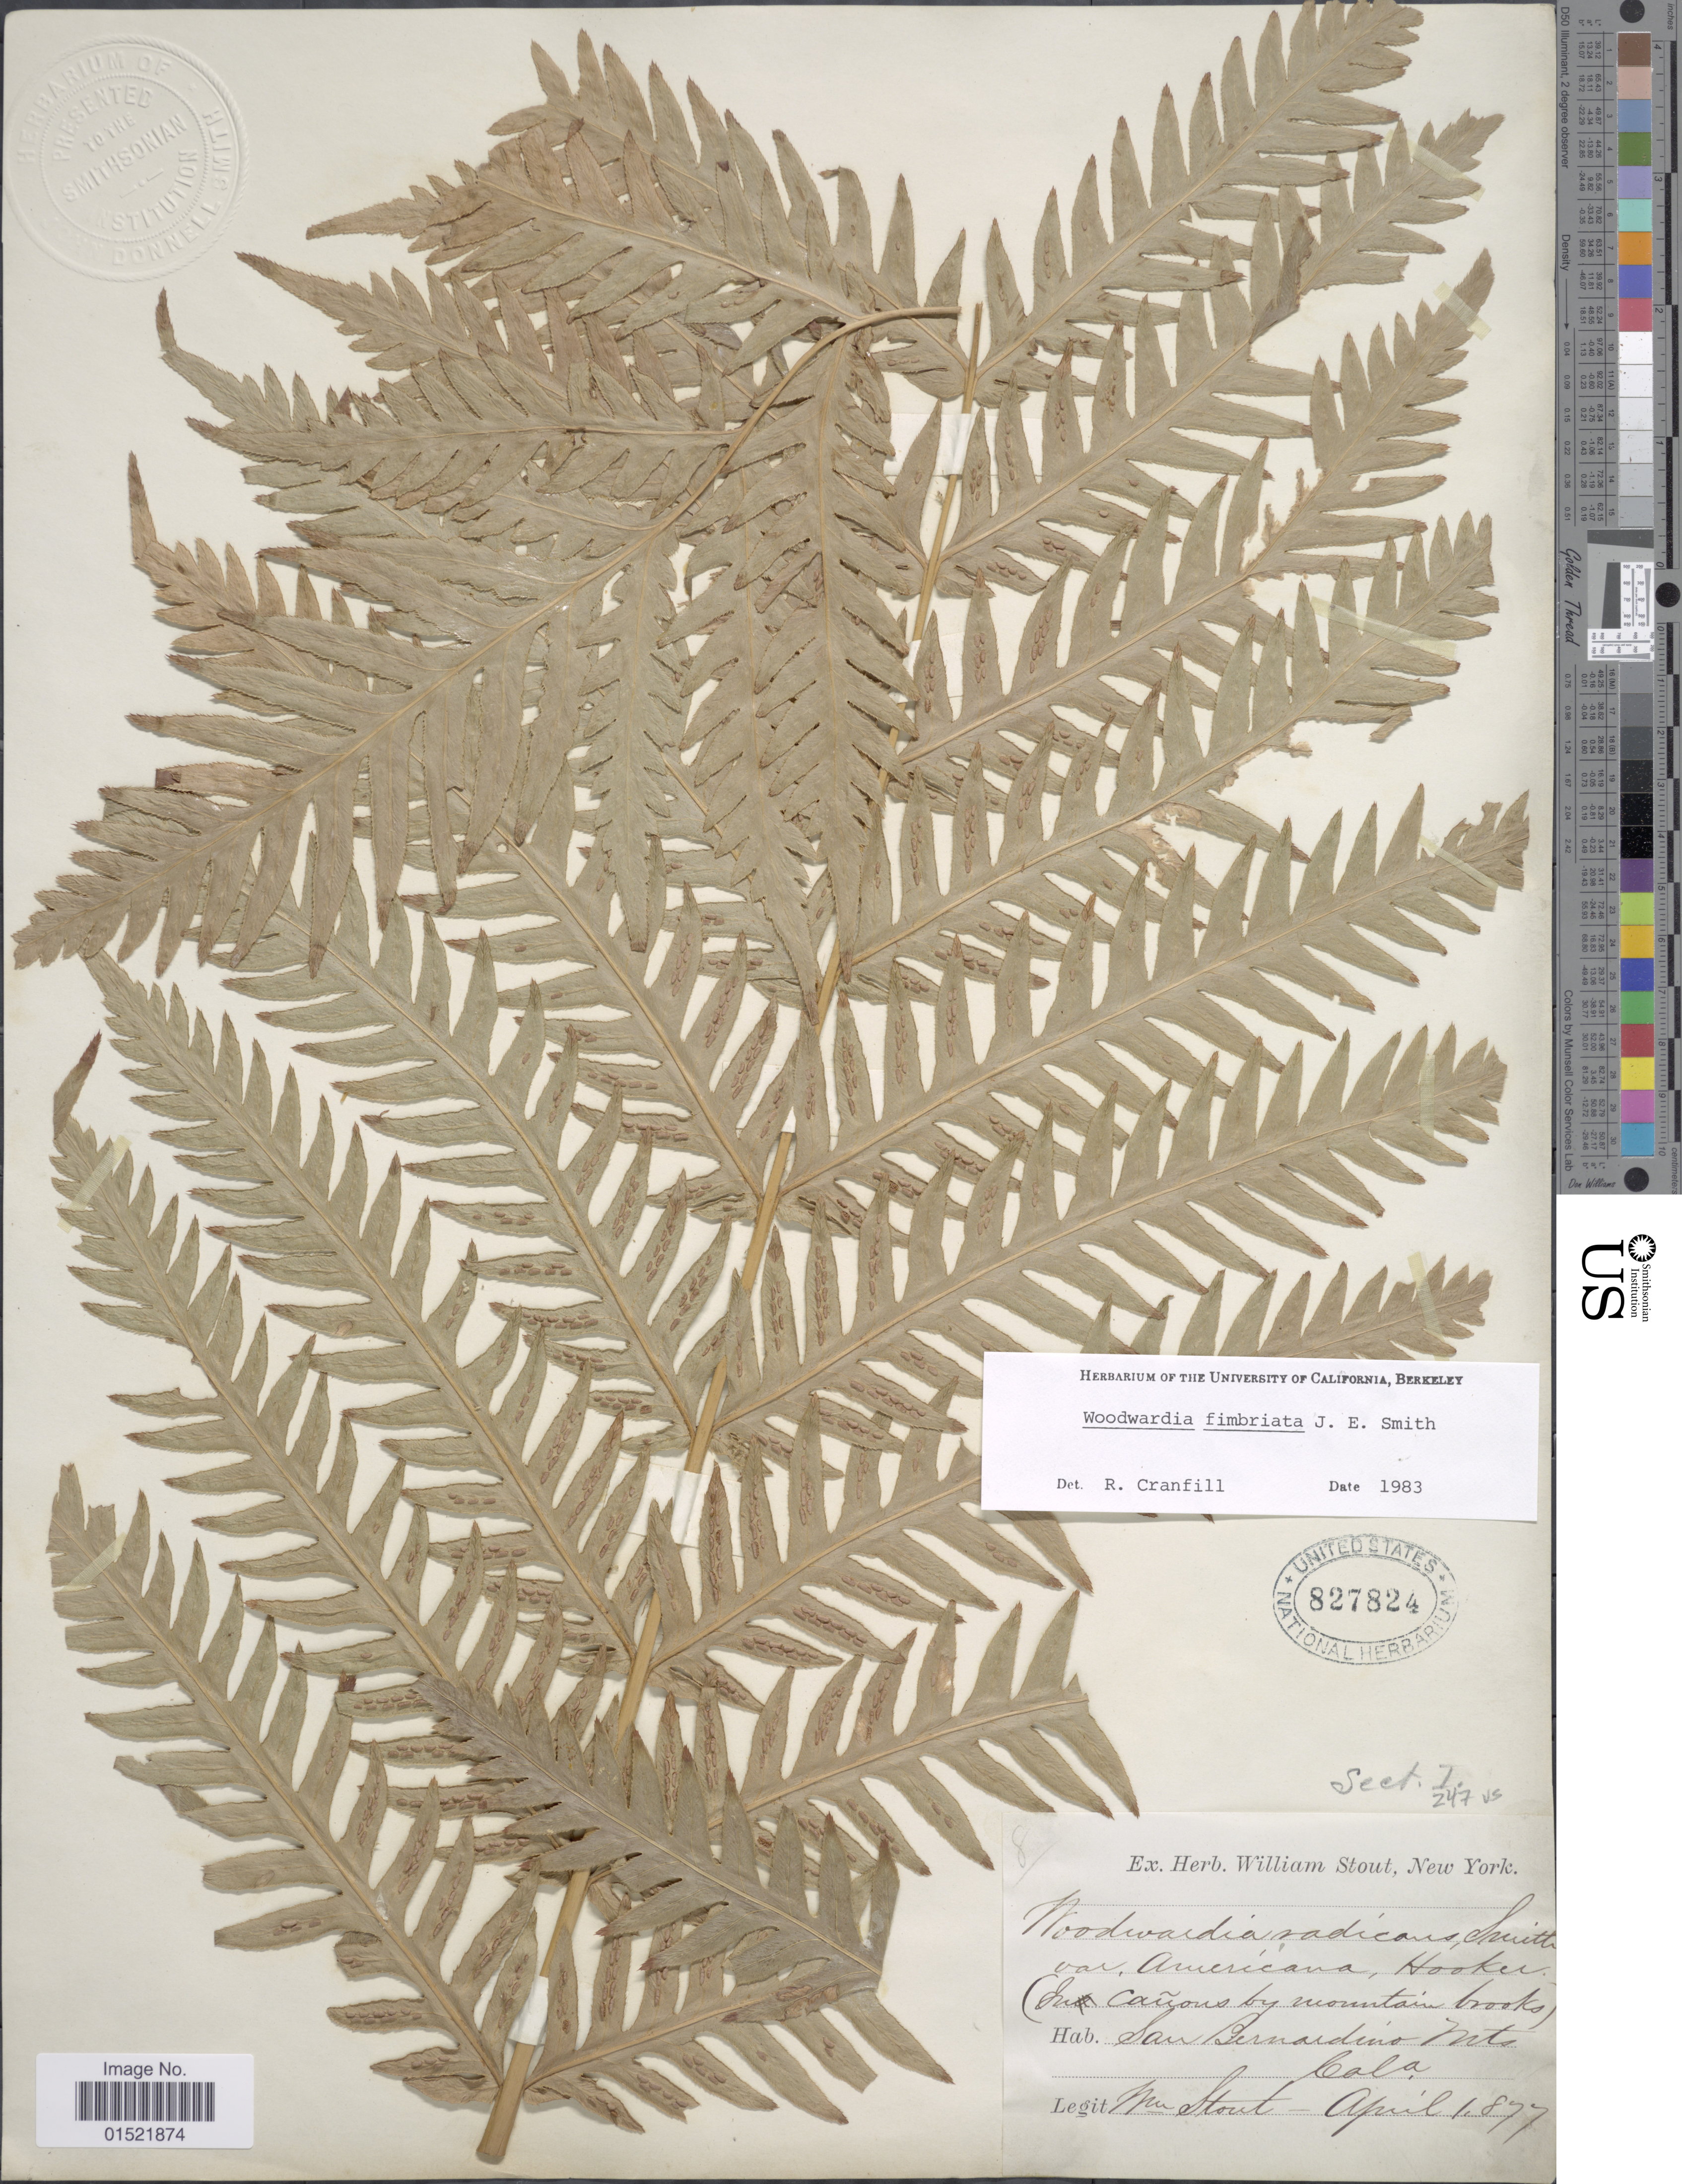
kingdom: Plantae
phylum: Tracheophyta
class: Polypodiopsida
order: Polypodiales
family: Blechnaceae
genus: Woodwardia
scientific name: Woodwardia fimbriata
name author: Sm.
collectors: W. Stout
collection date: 1877-04-01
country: United States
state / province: California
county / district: San Bernardino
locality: In Canons by Mountain Brooks, San Bernardino Mts., Cala.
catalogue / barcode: US 827824